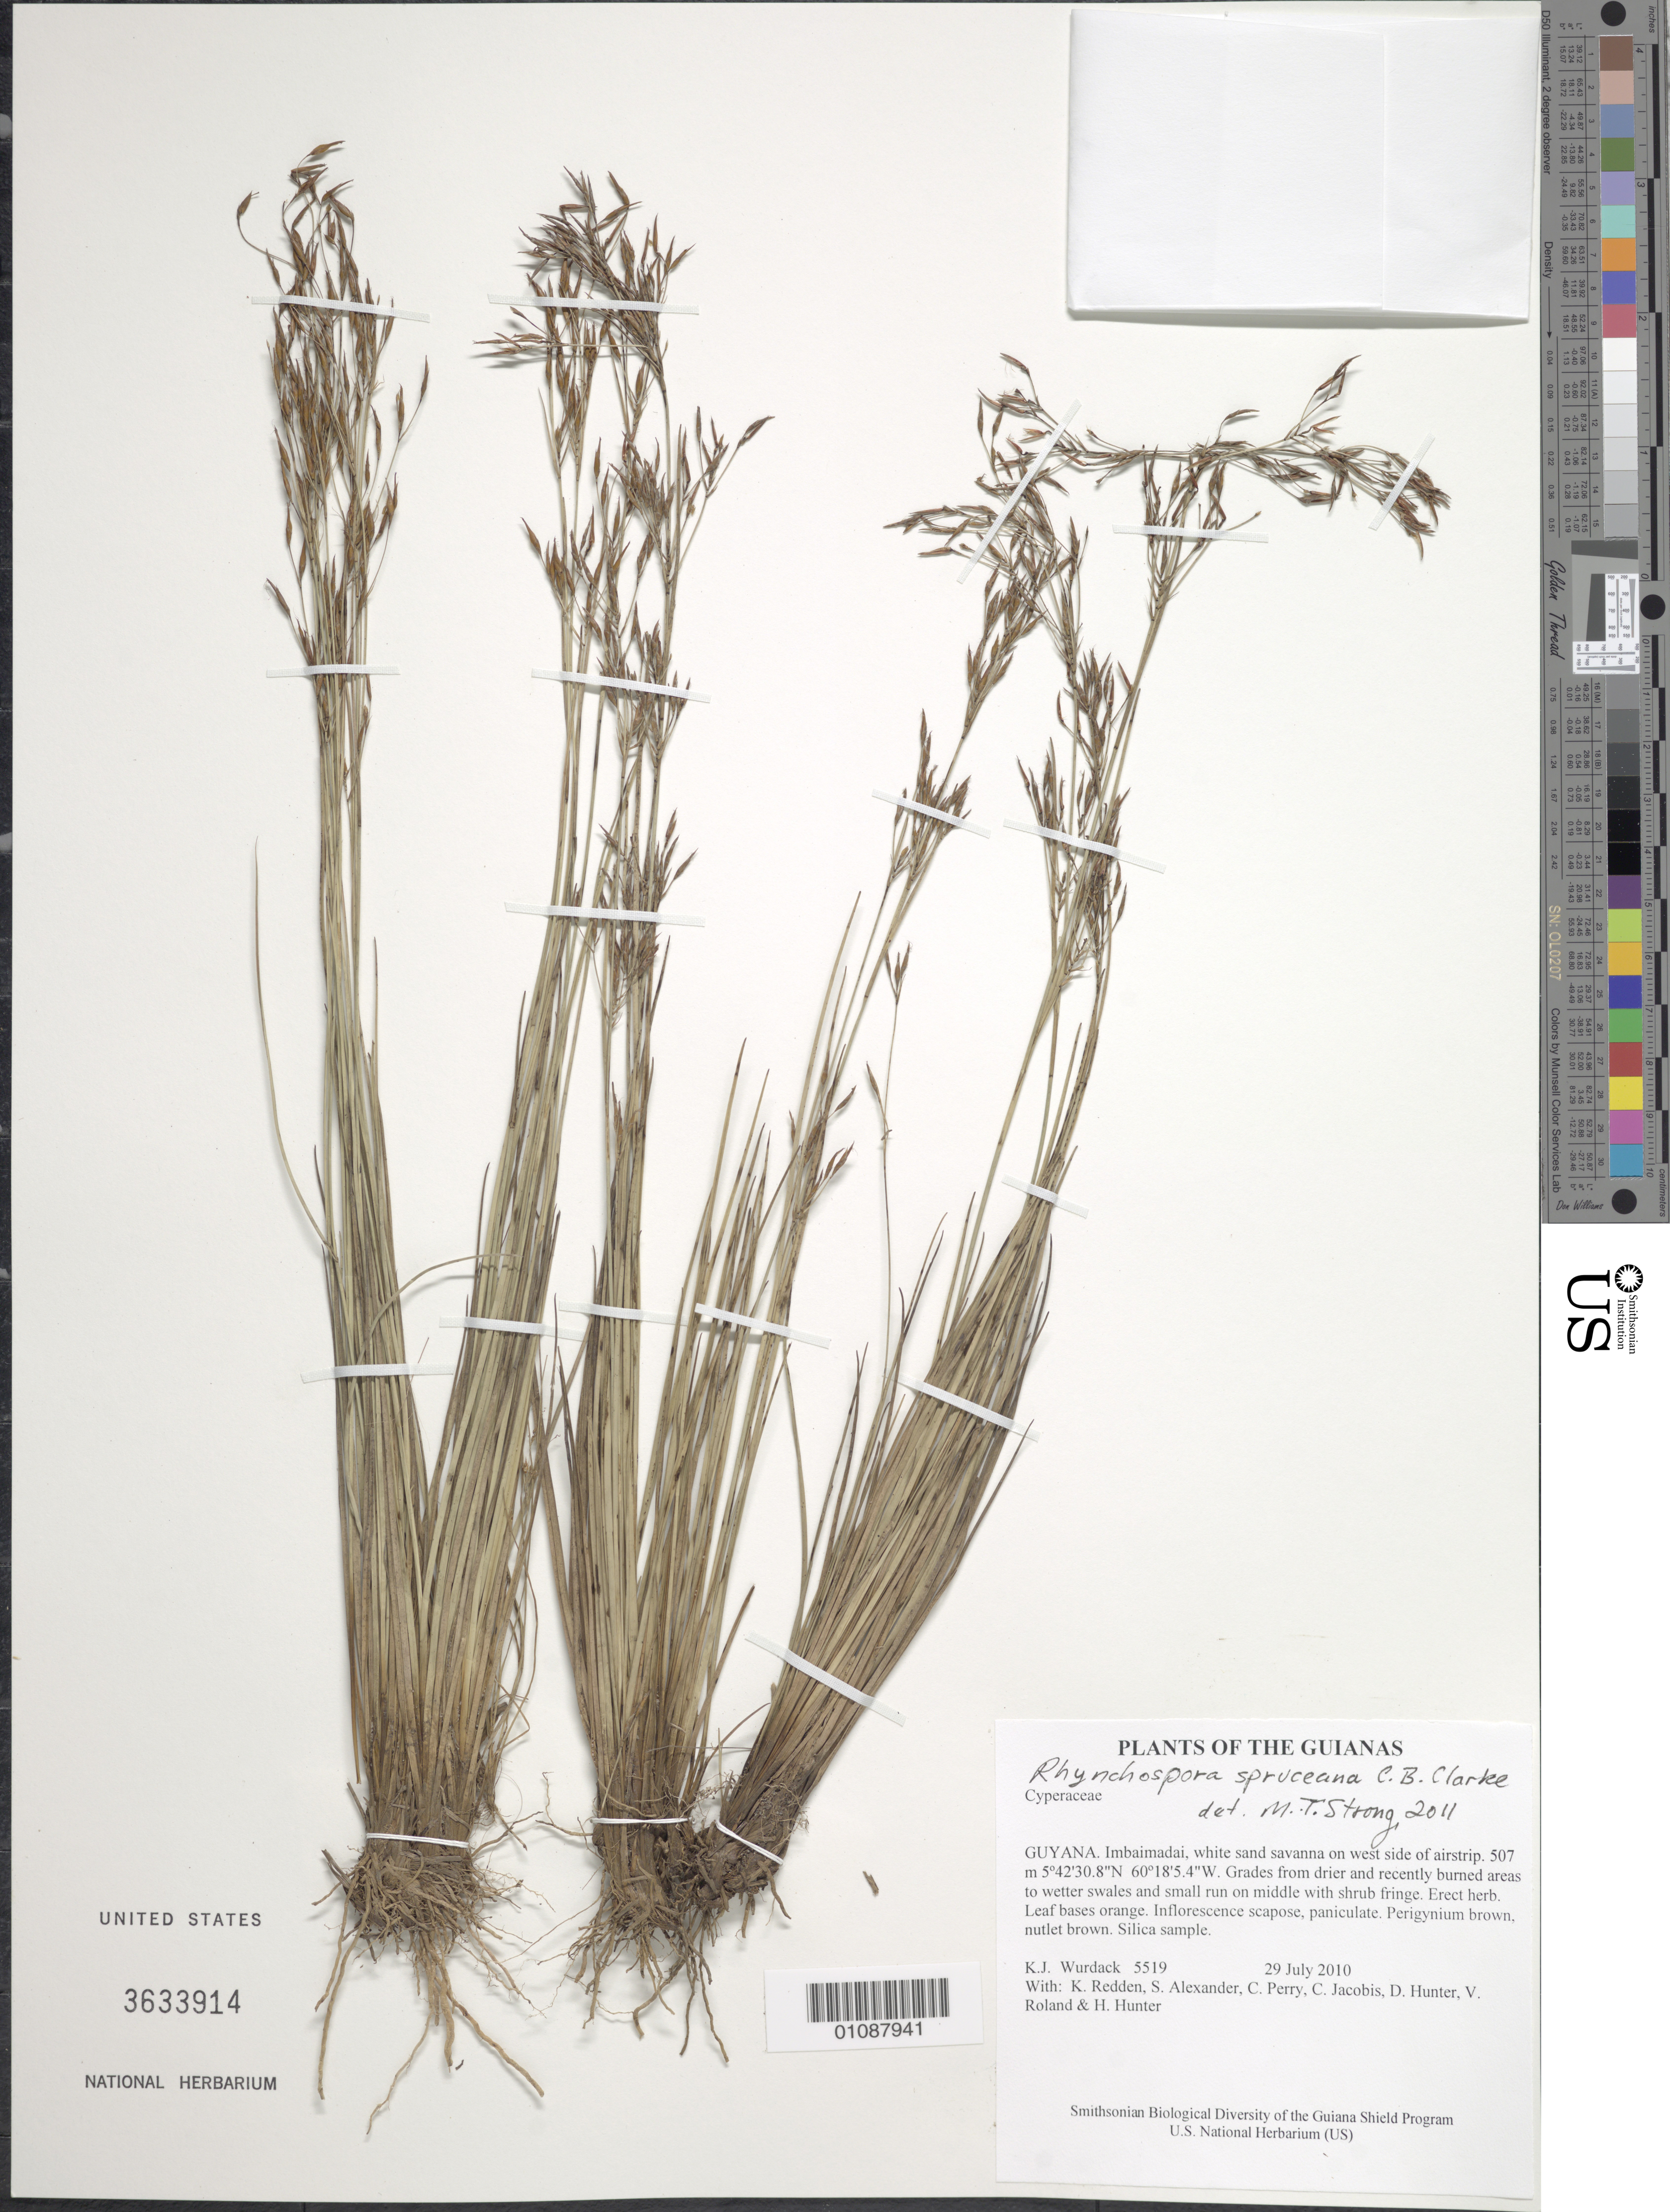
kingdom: Plantae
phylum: Tracheophyta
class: Liliopsida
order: Poales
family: Cyperaceae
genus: Rhynchospora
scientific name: Rhynchospora spruceana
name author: C.B. Clarke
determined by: Strong, M. T., (US), Smithsonian Institution - National Museum of Natural History (UNITED STATES)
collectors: K. Wurdack, K. M. Redden, S. N. Alexander, C. Perry, C. Jacobis, D. Hunter, V. Roland & H. Hunter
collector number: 5519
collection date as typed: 29 July 2010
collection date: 2010-07-29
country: Guyana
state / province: Cuyuni-Mazaruni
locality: Imbaimadai, white sand savanna on west side of airstrip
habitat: Grades from drier and recently burned areas to wetter swales and small run on middle with shrub fringe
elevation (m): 507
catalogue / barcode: US 3633914